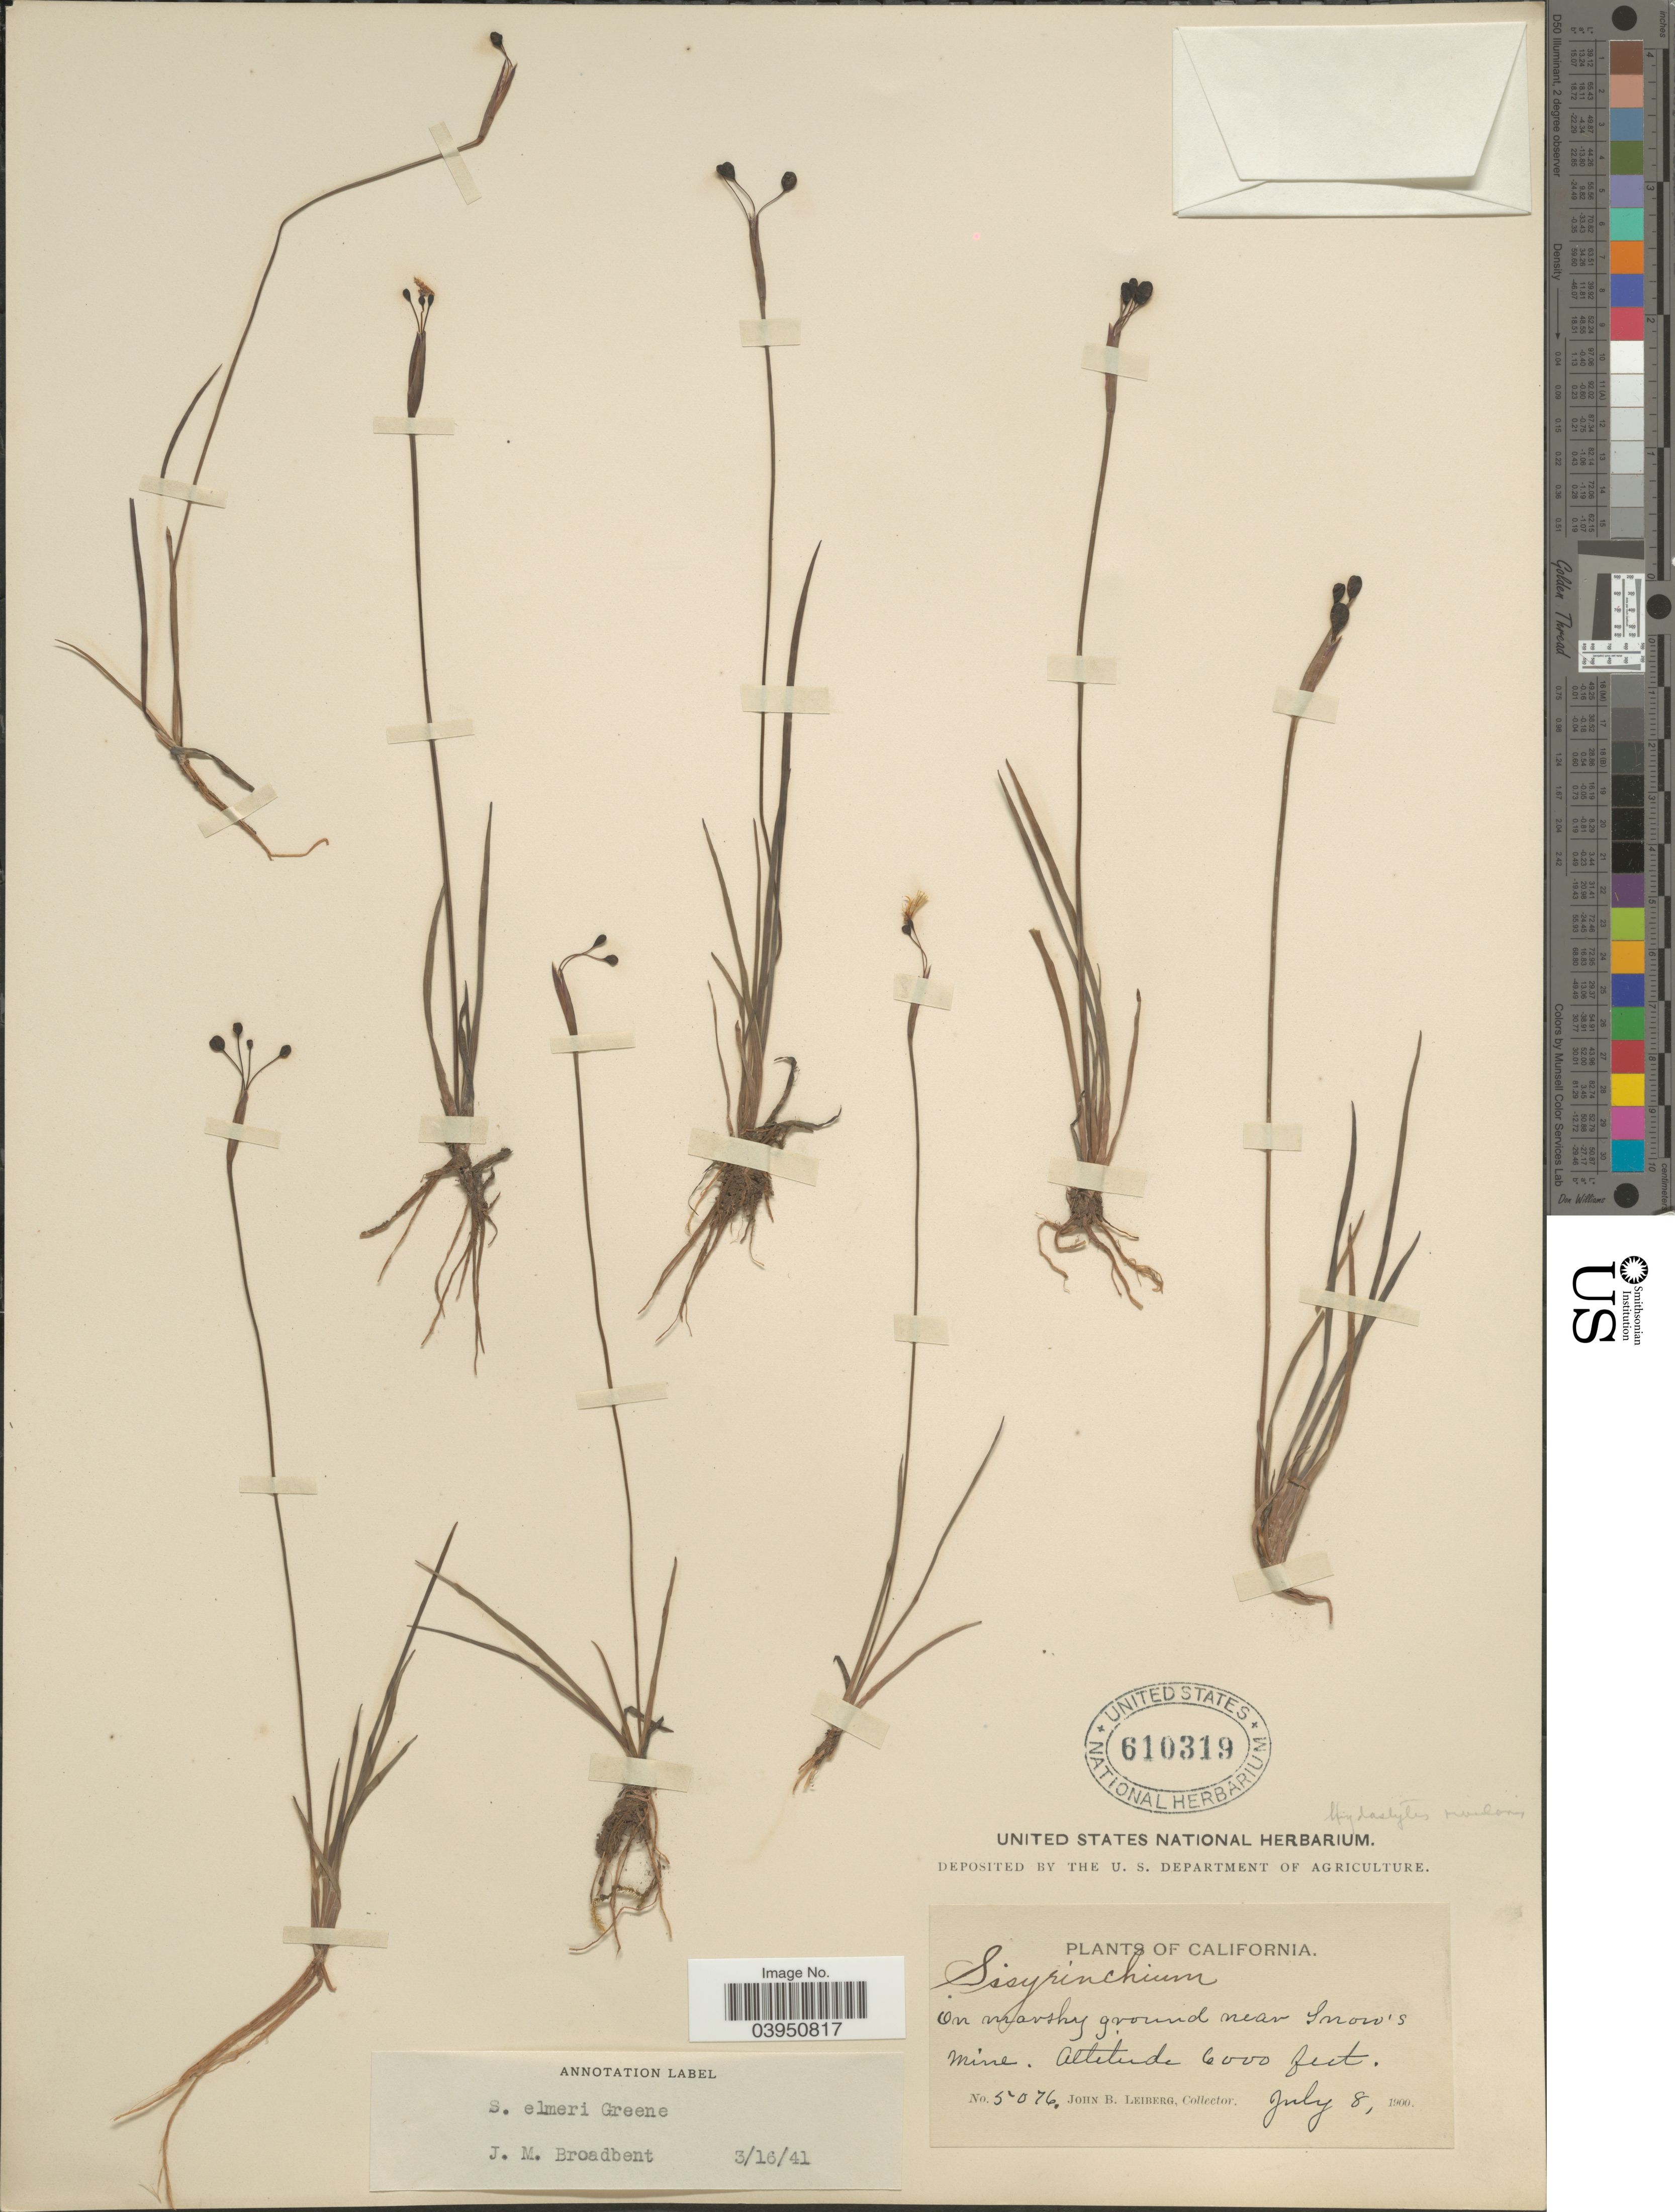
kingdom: Plantae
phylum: Tracheophyta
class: Liliopsida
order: Asparagales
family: Iridaceae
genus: Sisyrinchium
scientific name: Sisyrinchium elmeri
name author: Greene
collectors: J. B. Leiberg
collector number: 5076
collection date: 1900-07-08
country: United States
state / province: California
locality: Near Snow's Mine.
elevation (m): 1829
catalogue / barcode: US 610319